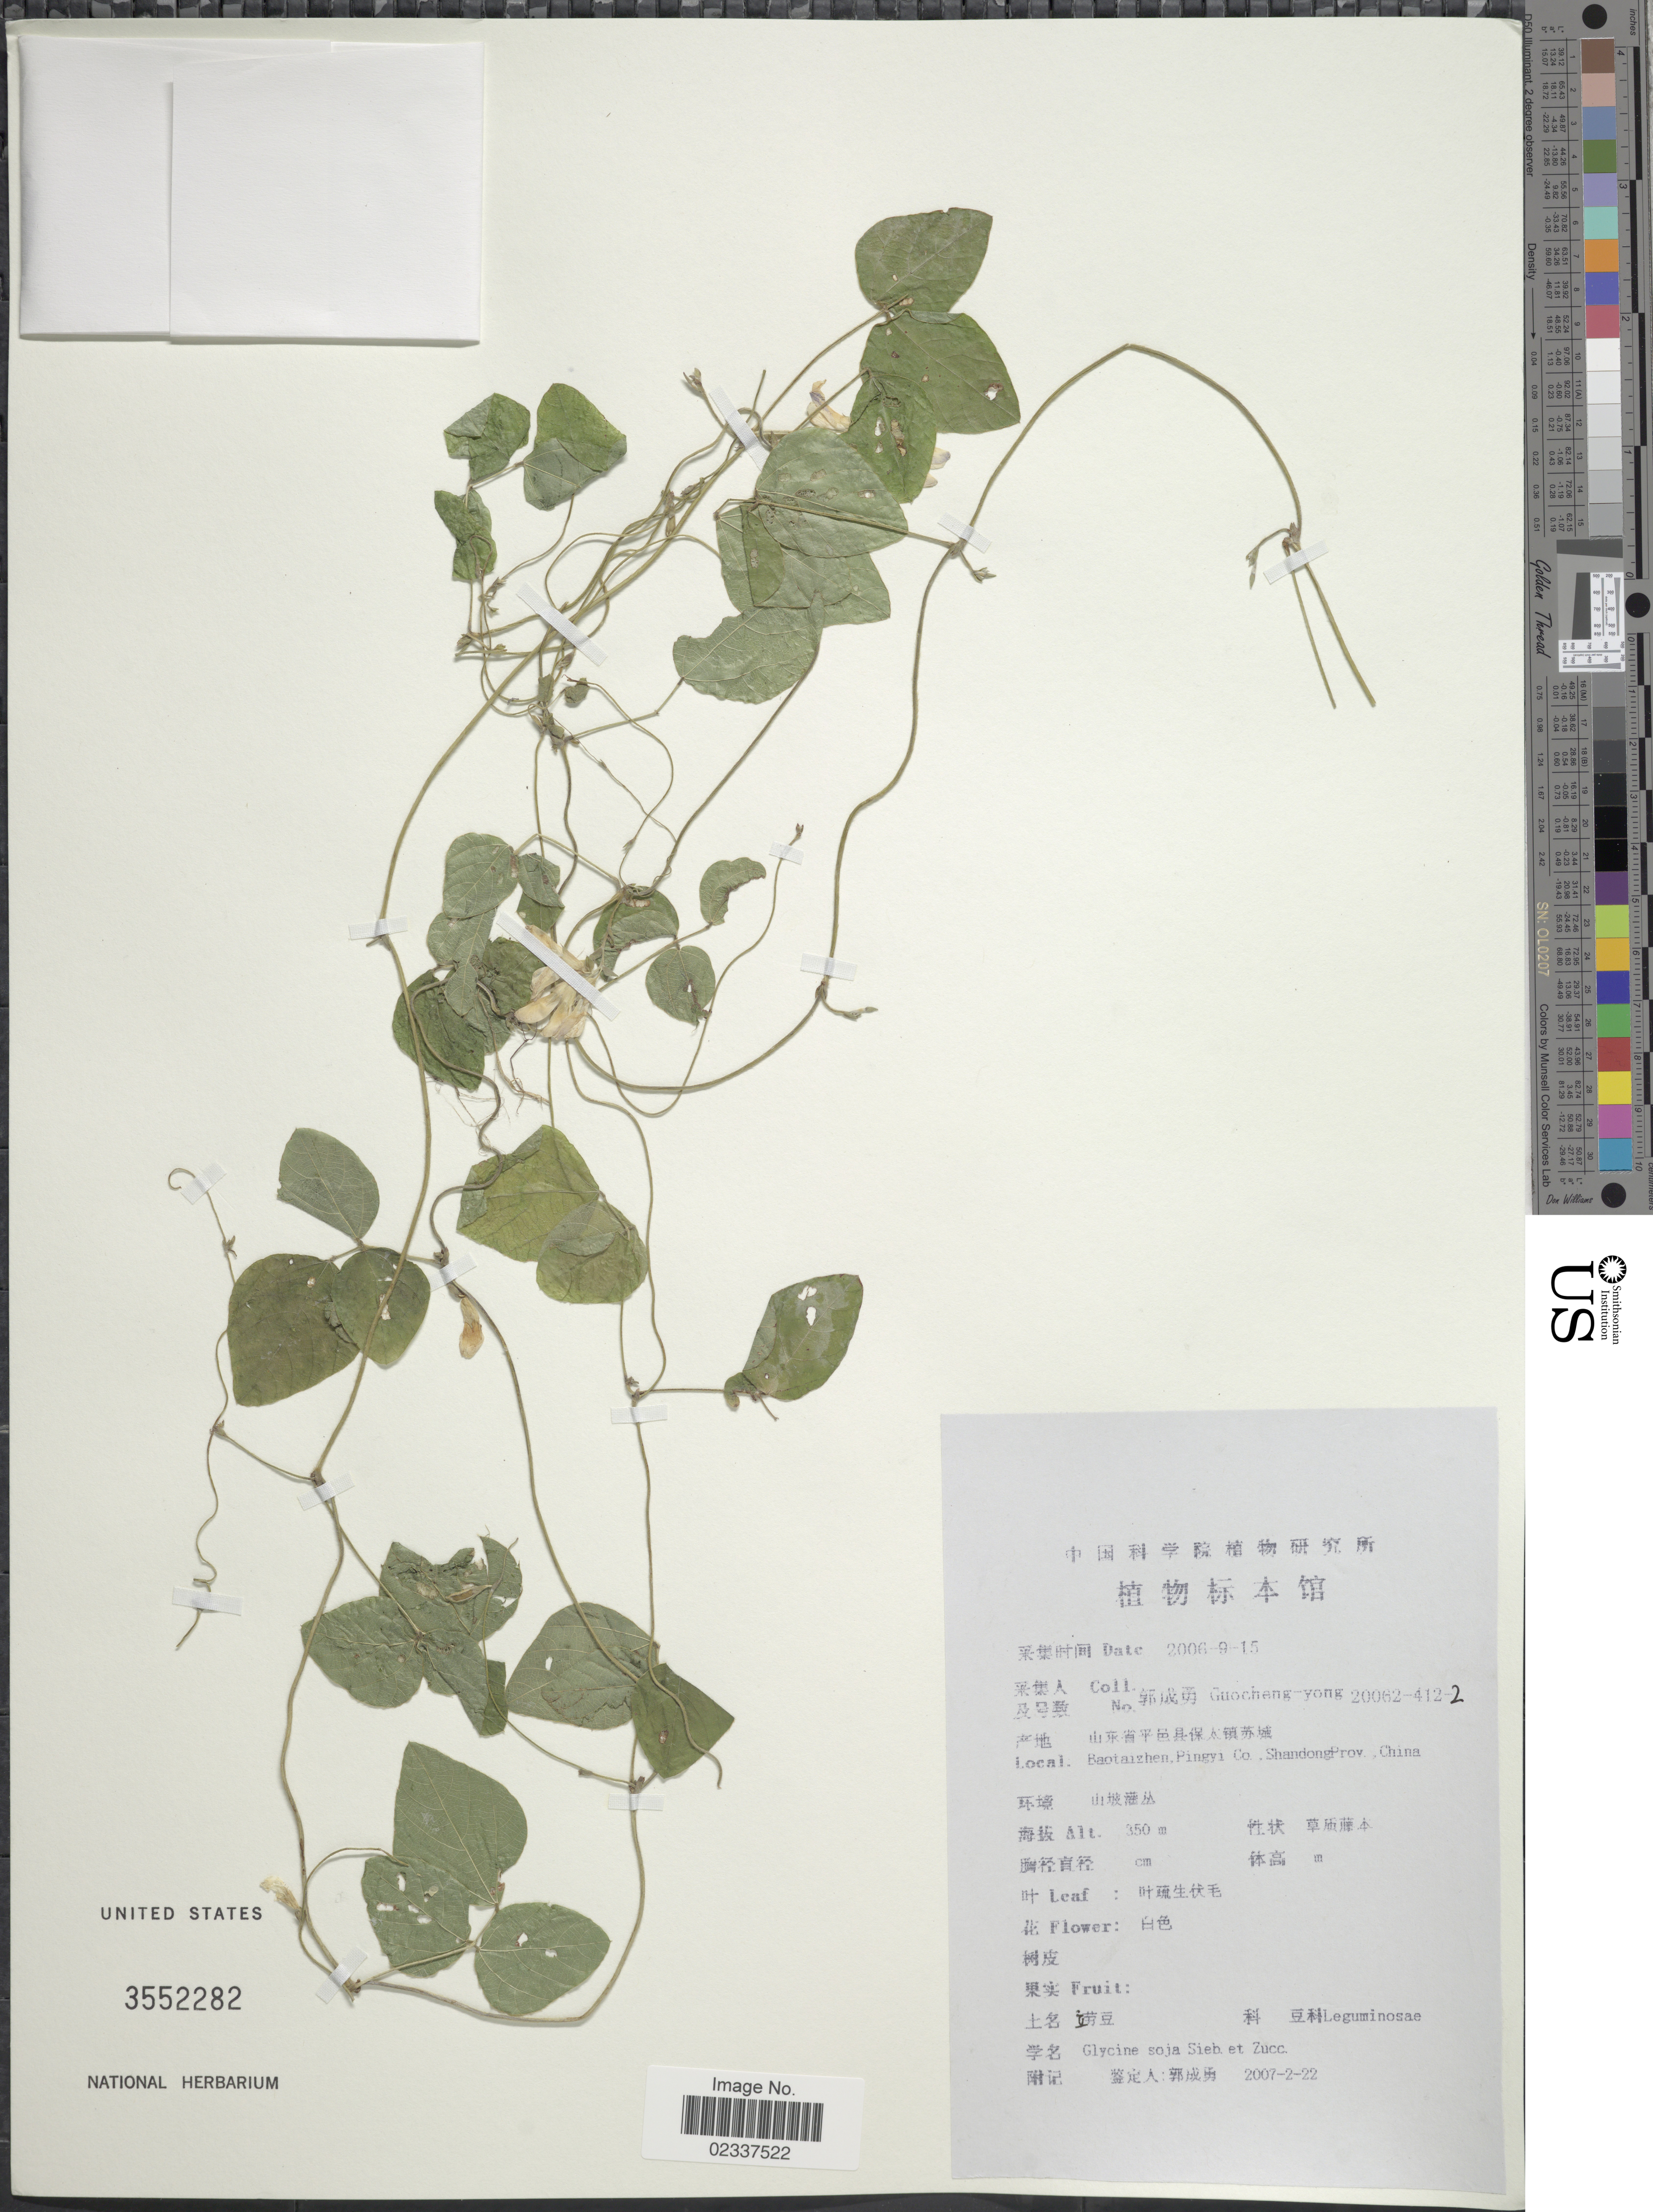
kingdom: Plantae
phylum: Tracheophyta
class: Magnoliopsida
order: Fabales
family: Fabaceae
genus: Glycine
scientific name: Glycine soja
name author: Siebold & Zucc.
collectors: Guo cheng-yong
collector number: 20062-412-2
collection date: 2006-09-15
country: China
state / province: Shandong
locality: Baotaizhen, Pingyi Co.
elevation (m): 350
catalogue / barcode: US 3552282